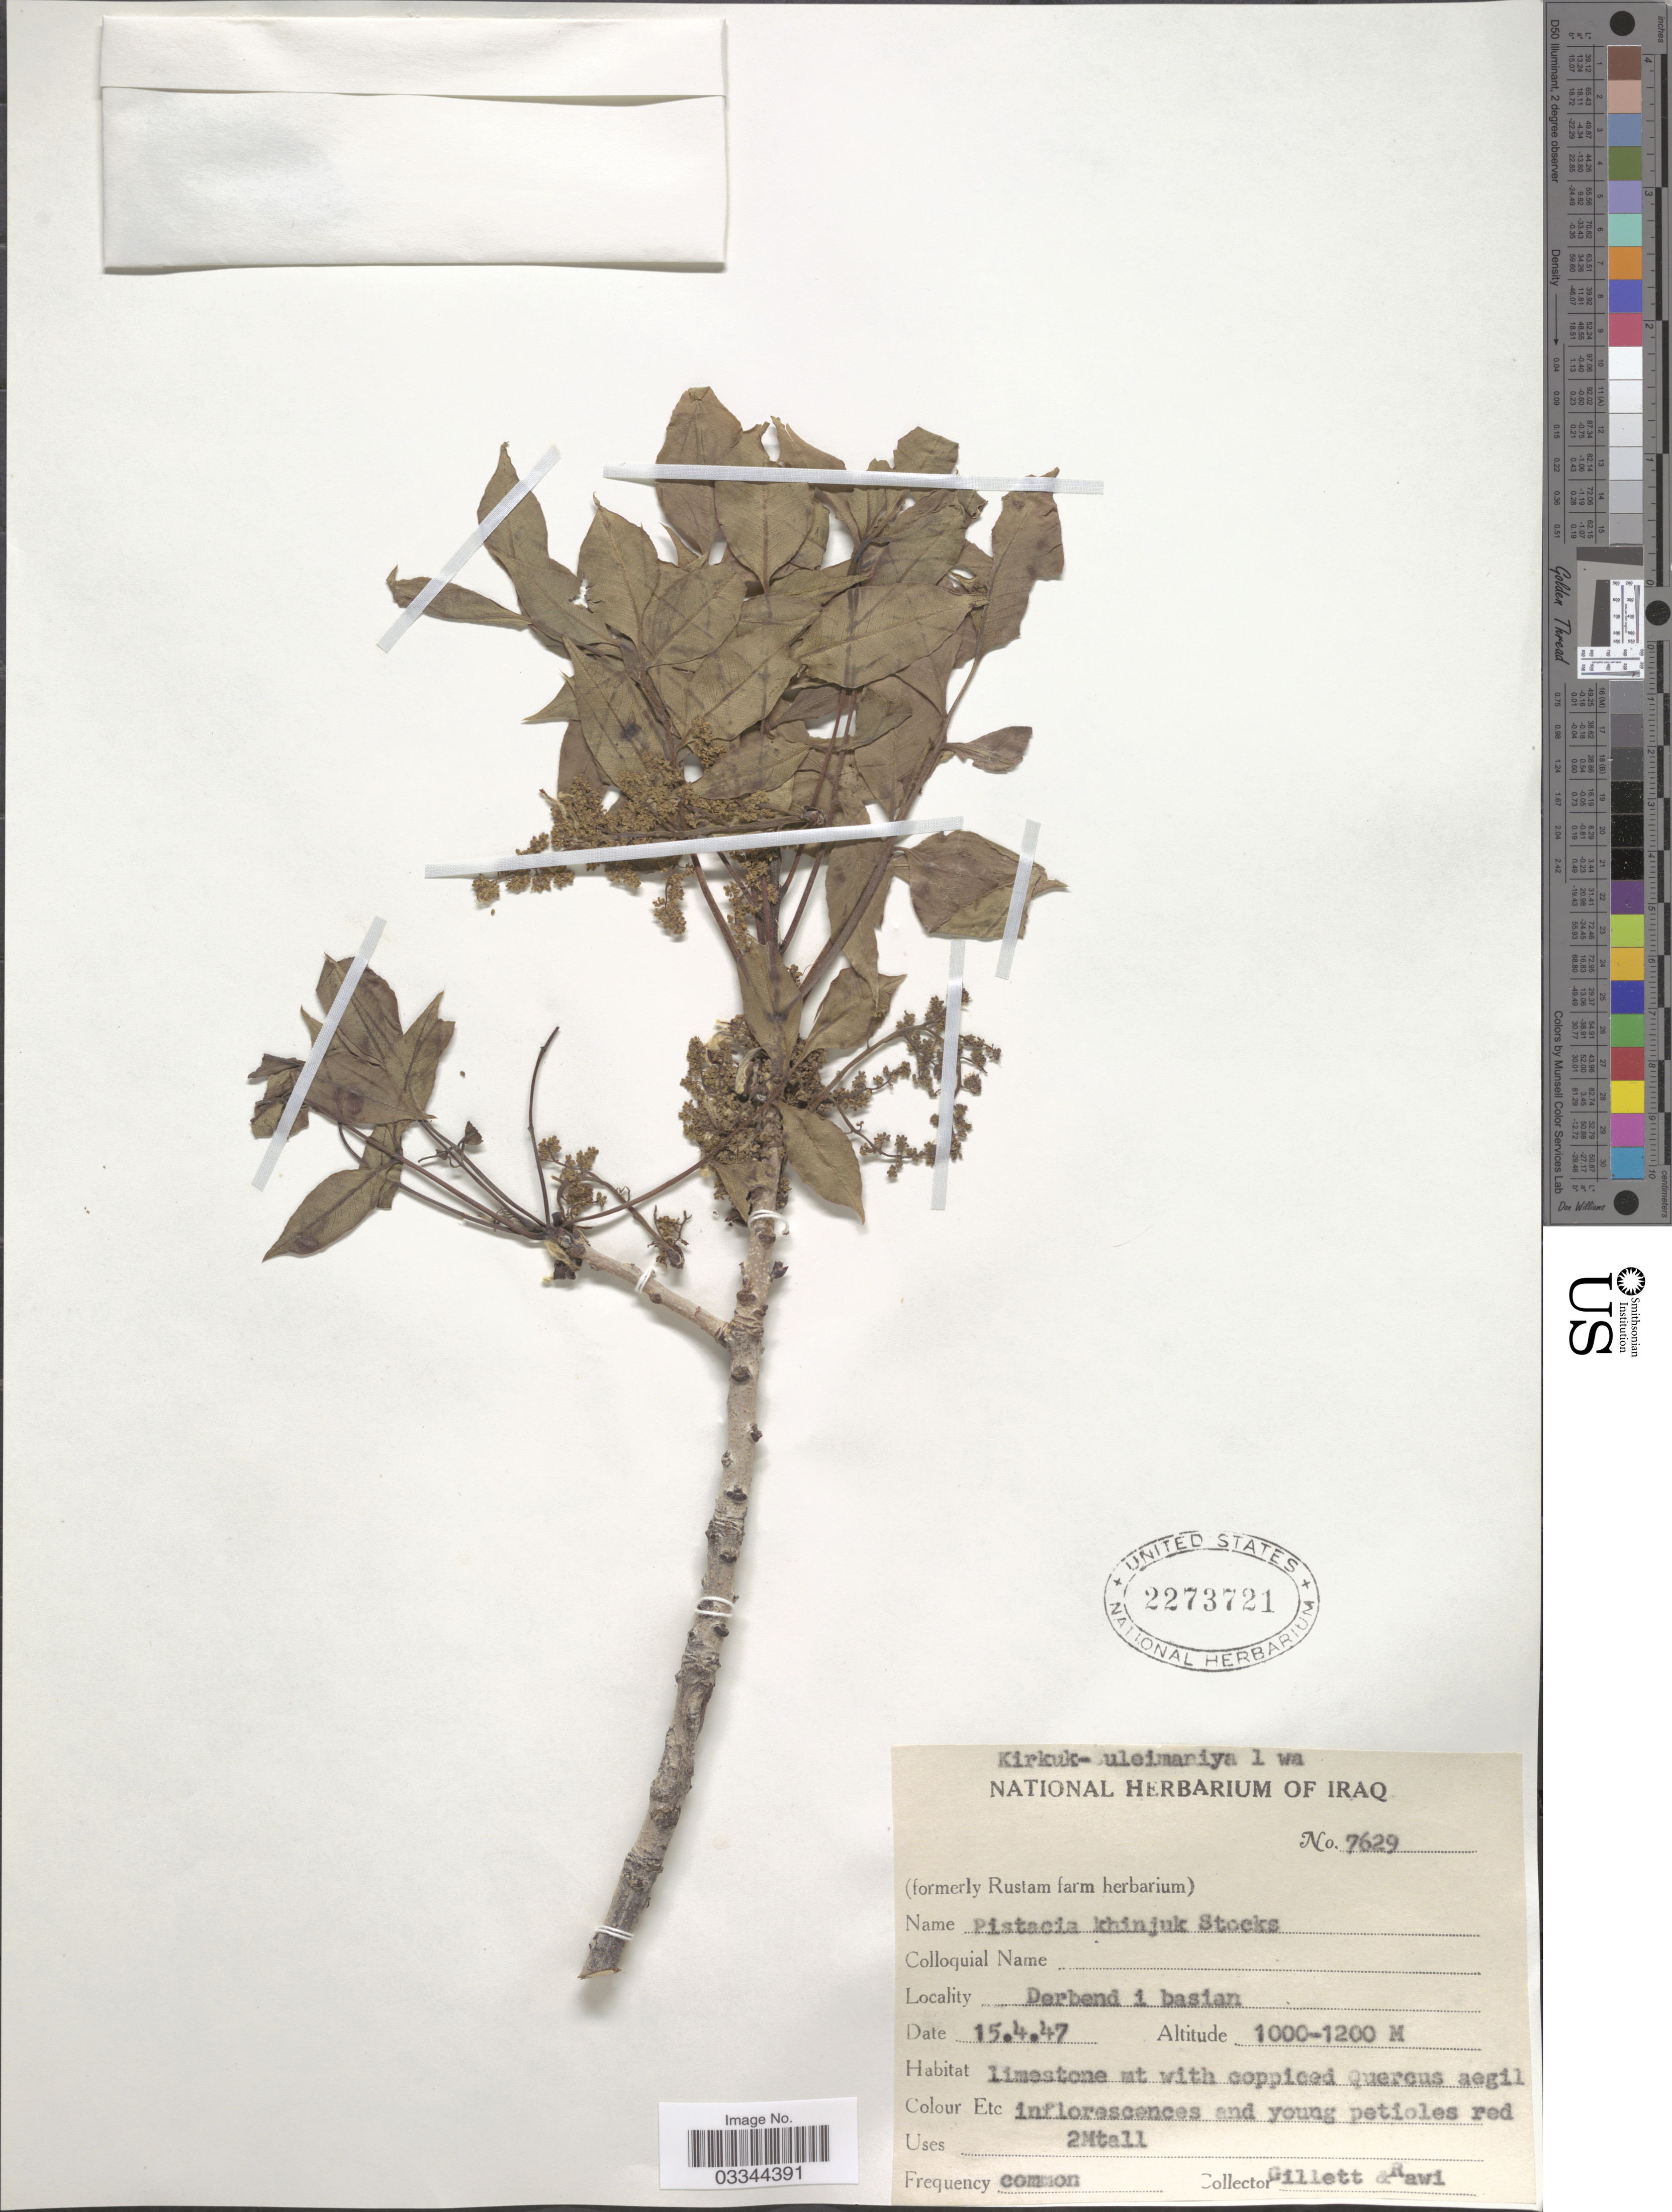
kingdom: Plantae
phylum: Tracheophyta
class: Magnoliopsida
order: Sapindales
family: Anacardiaceae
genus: Pistacia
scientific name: Pistacia khinjuk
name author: Stocks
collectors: Gillett, -- & -. Rawi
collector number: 7629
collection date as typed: Transcribed d/m/y: 15/4/47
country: Iraq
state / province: Kirkūk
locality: Kirkuk-Suleimaniya l wa. Derbend i basian.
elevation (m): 1000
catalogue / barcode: US 2273721